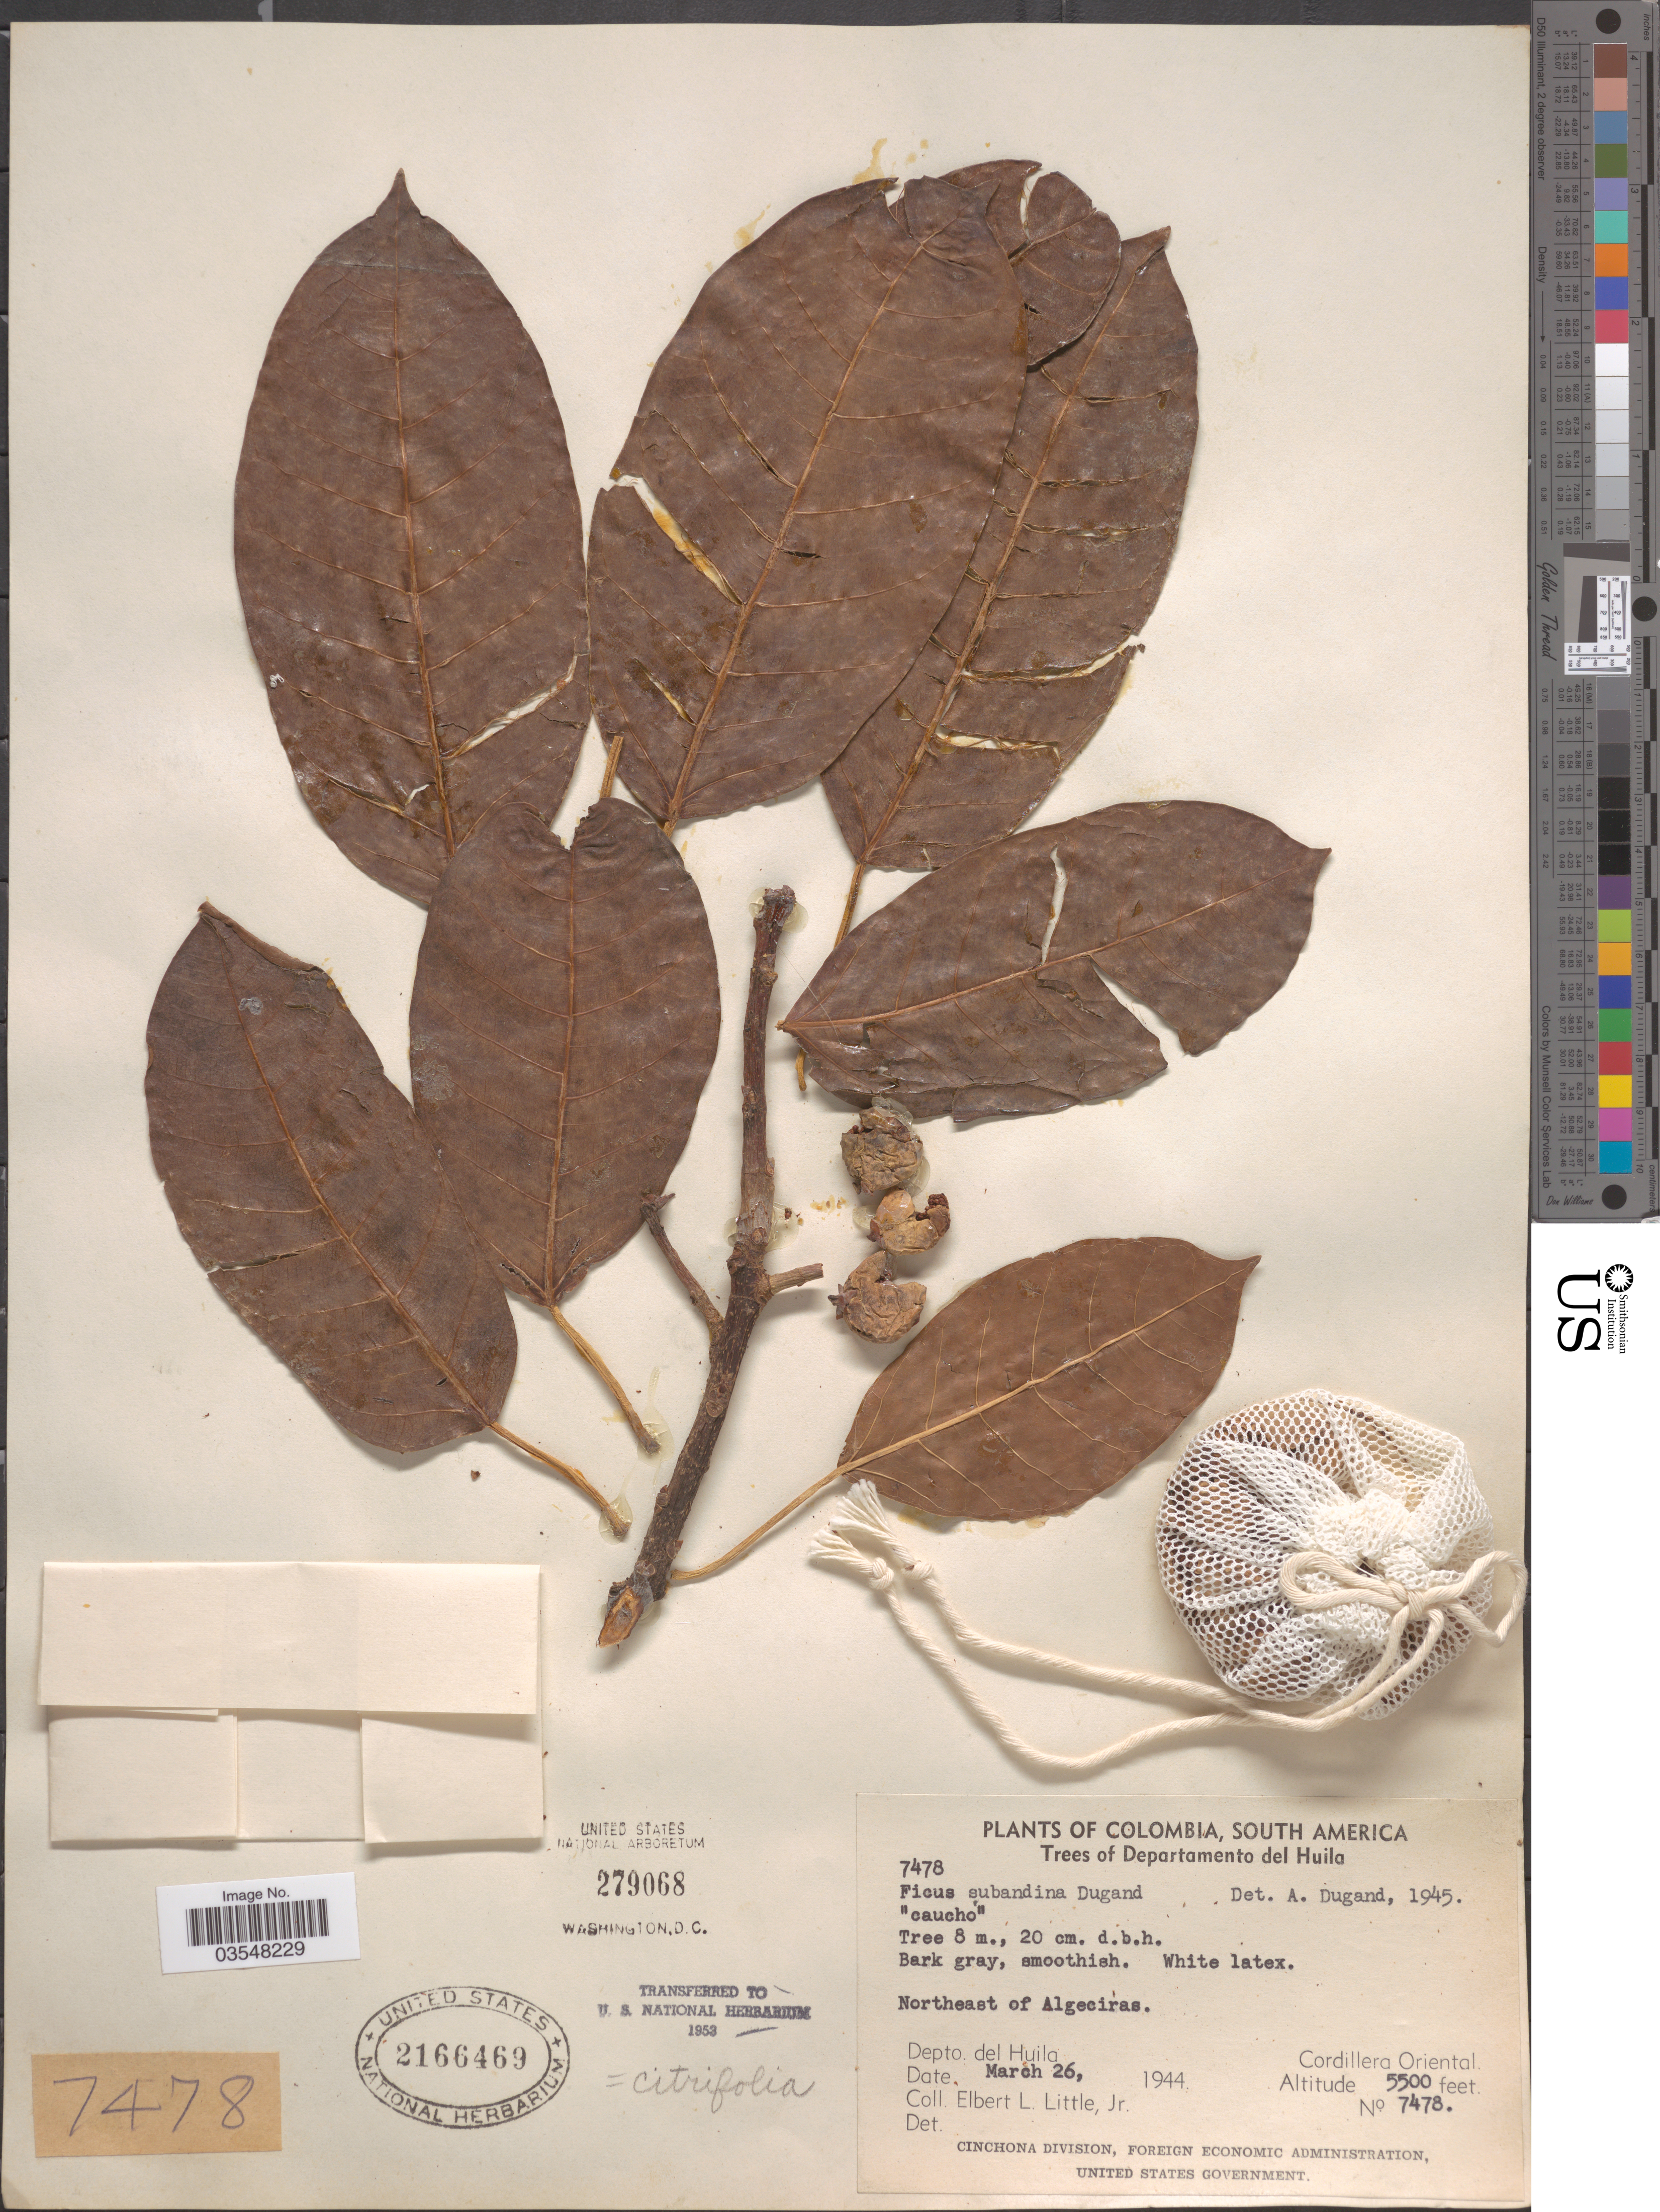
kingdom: Plantae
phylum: Tracheophyta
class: Magnoliopsida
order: Rosales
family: Moraceae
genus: Ficus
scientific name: Ficus citrifolia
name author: Mill.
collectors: E. L. Little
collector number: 7478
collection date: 1944-03-26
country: Colombia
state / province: Huila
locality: Departamento del Huila. Northeast of Algeciras. Cordillera Oriental.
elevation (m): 1676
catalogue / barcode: US 2166469